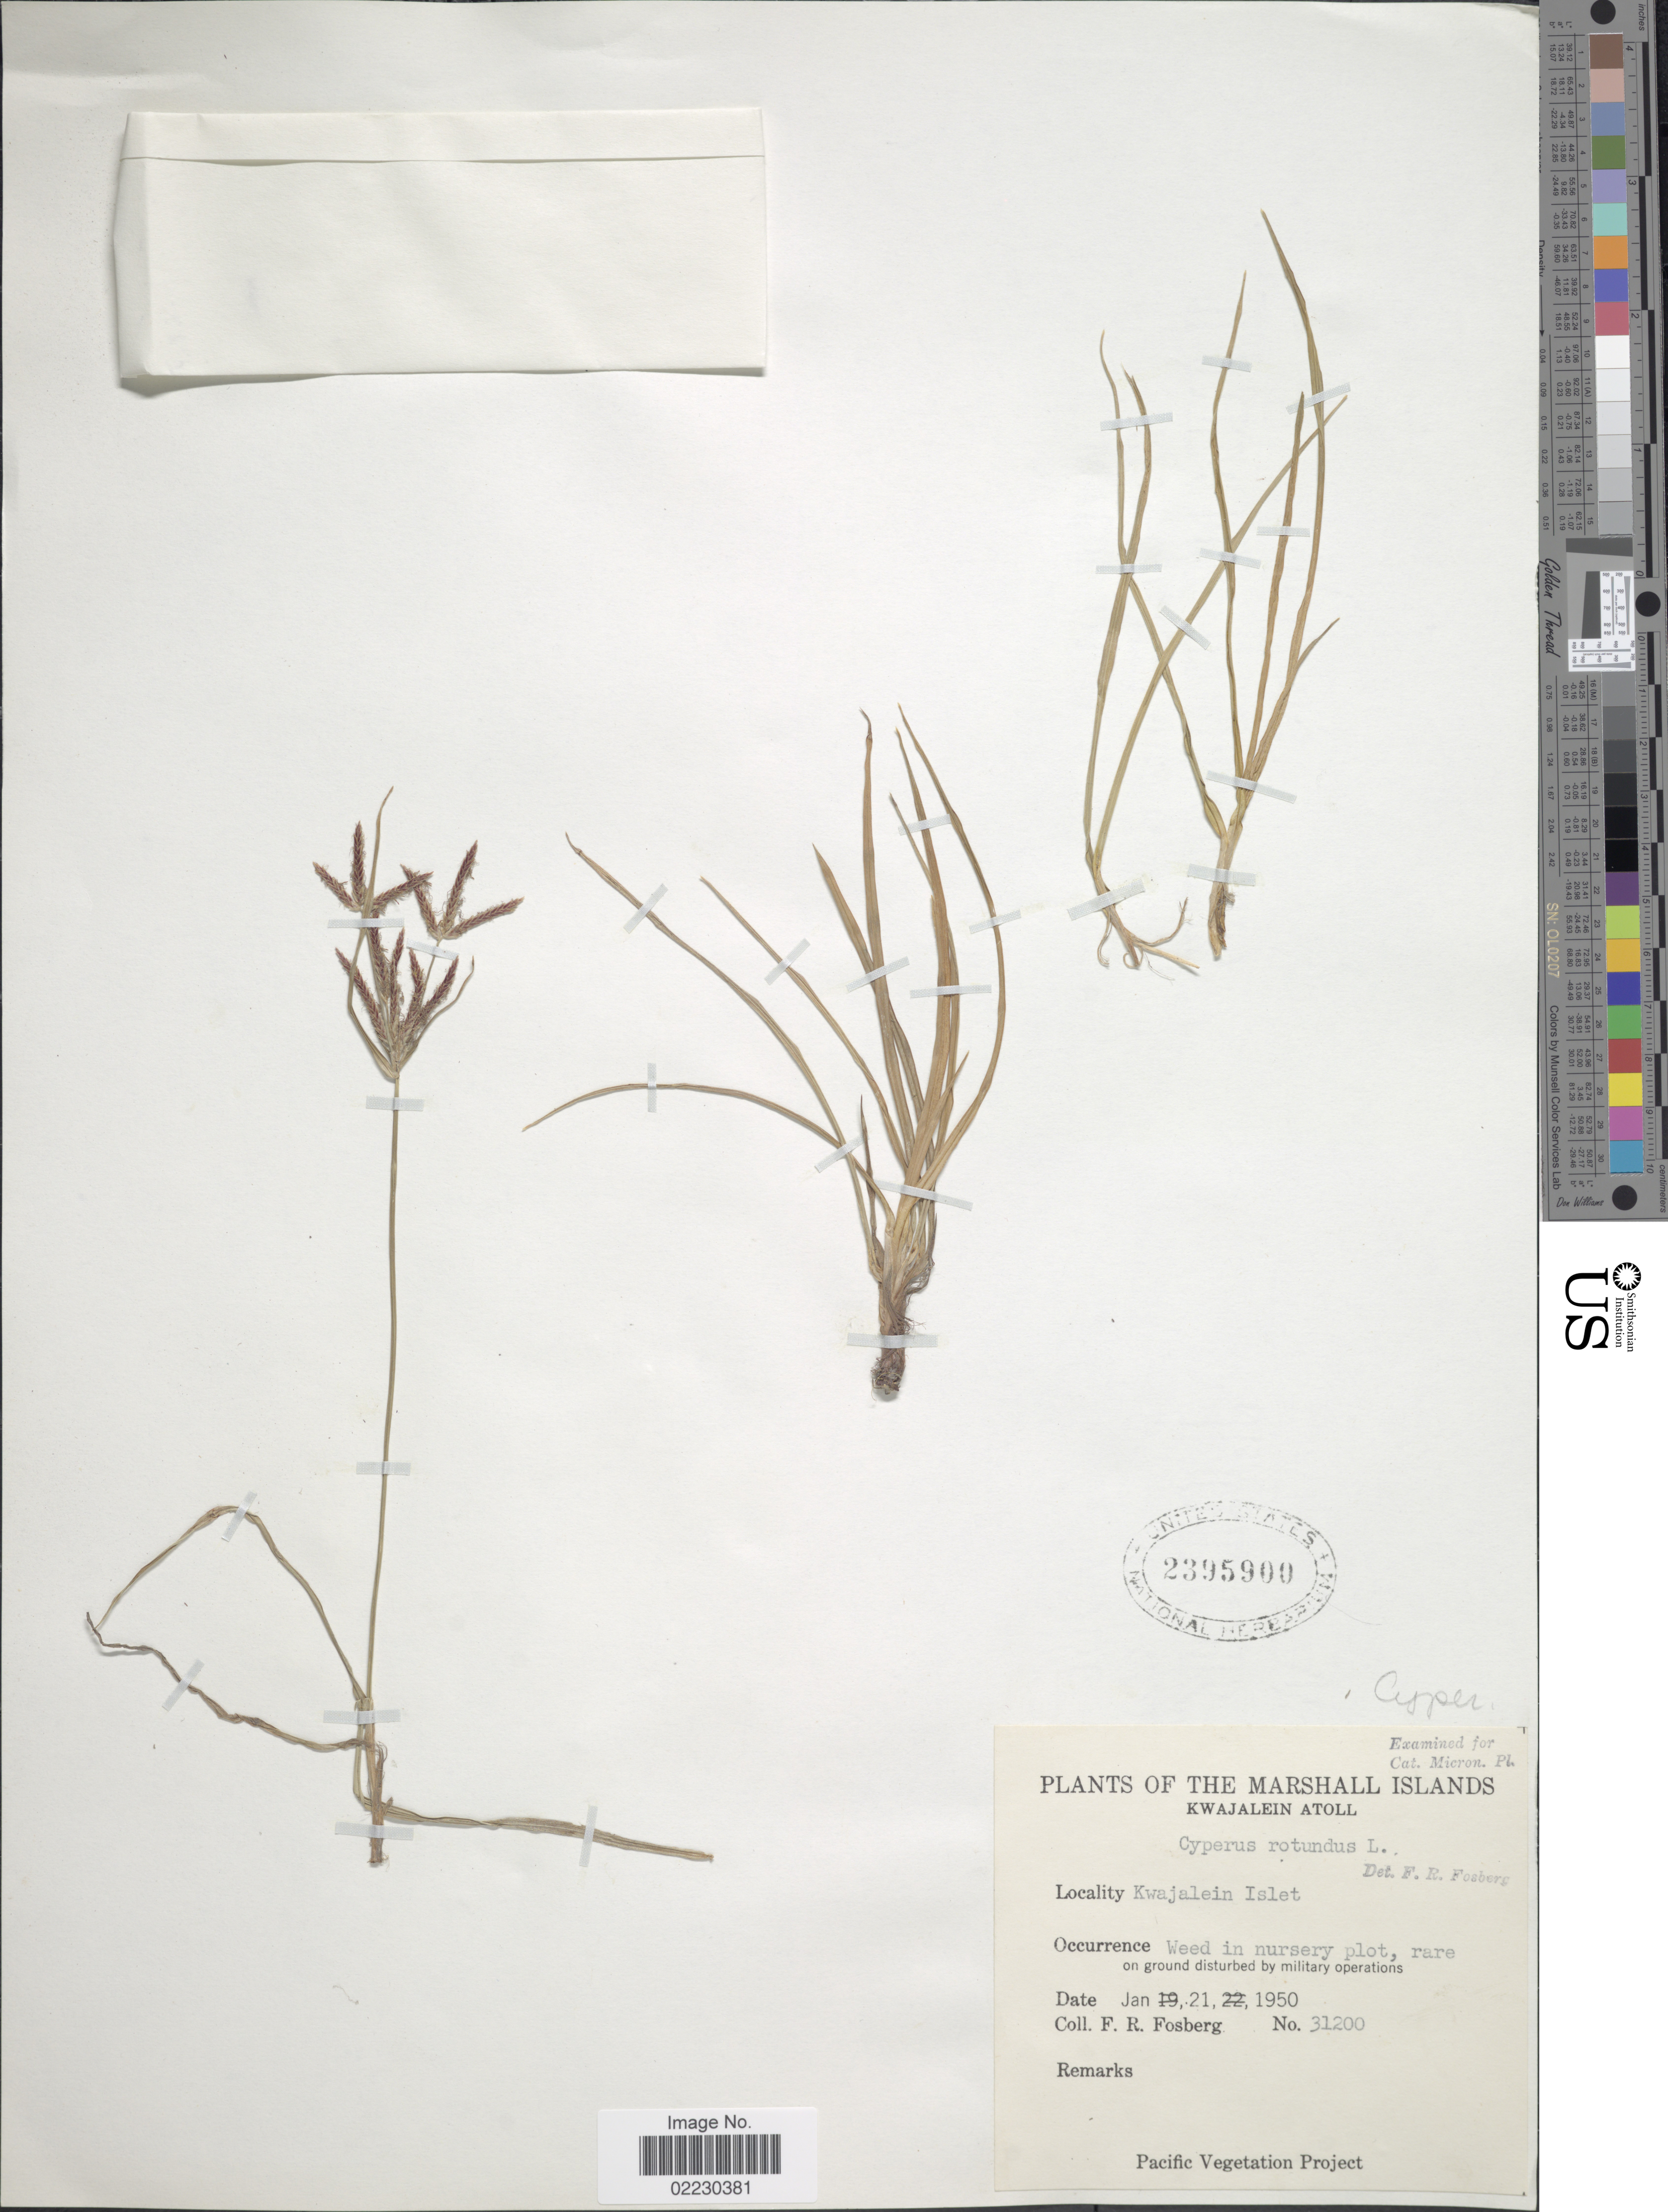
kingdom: Plantae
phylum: Tracheophyta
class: Liliopsida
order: Poales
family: Cyperaceae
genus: Cyperus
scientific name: Cyperus rotundus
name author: L.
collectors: F. R. Fosberg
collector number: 31200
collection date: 1950-01-21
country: Marshall Islands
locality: Kwajalein Atoll, Kwajalein Islet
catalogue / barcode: US 2395900